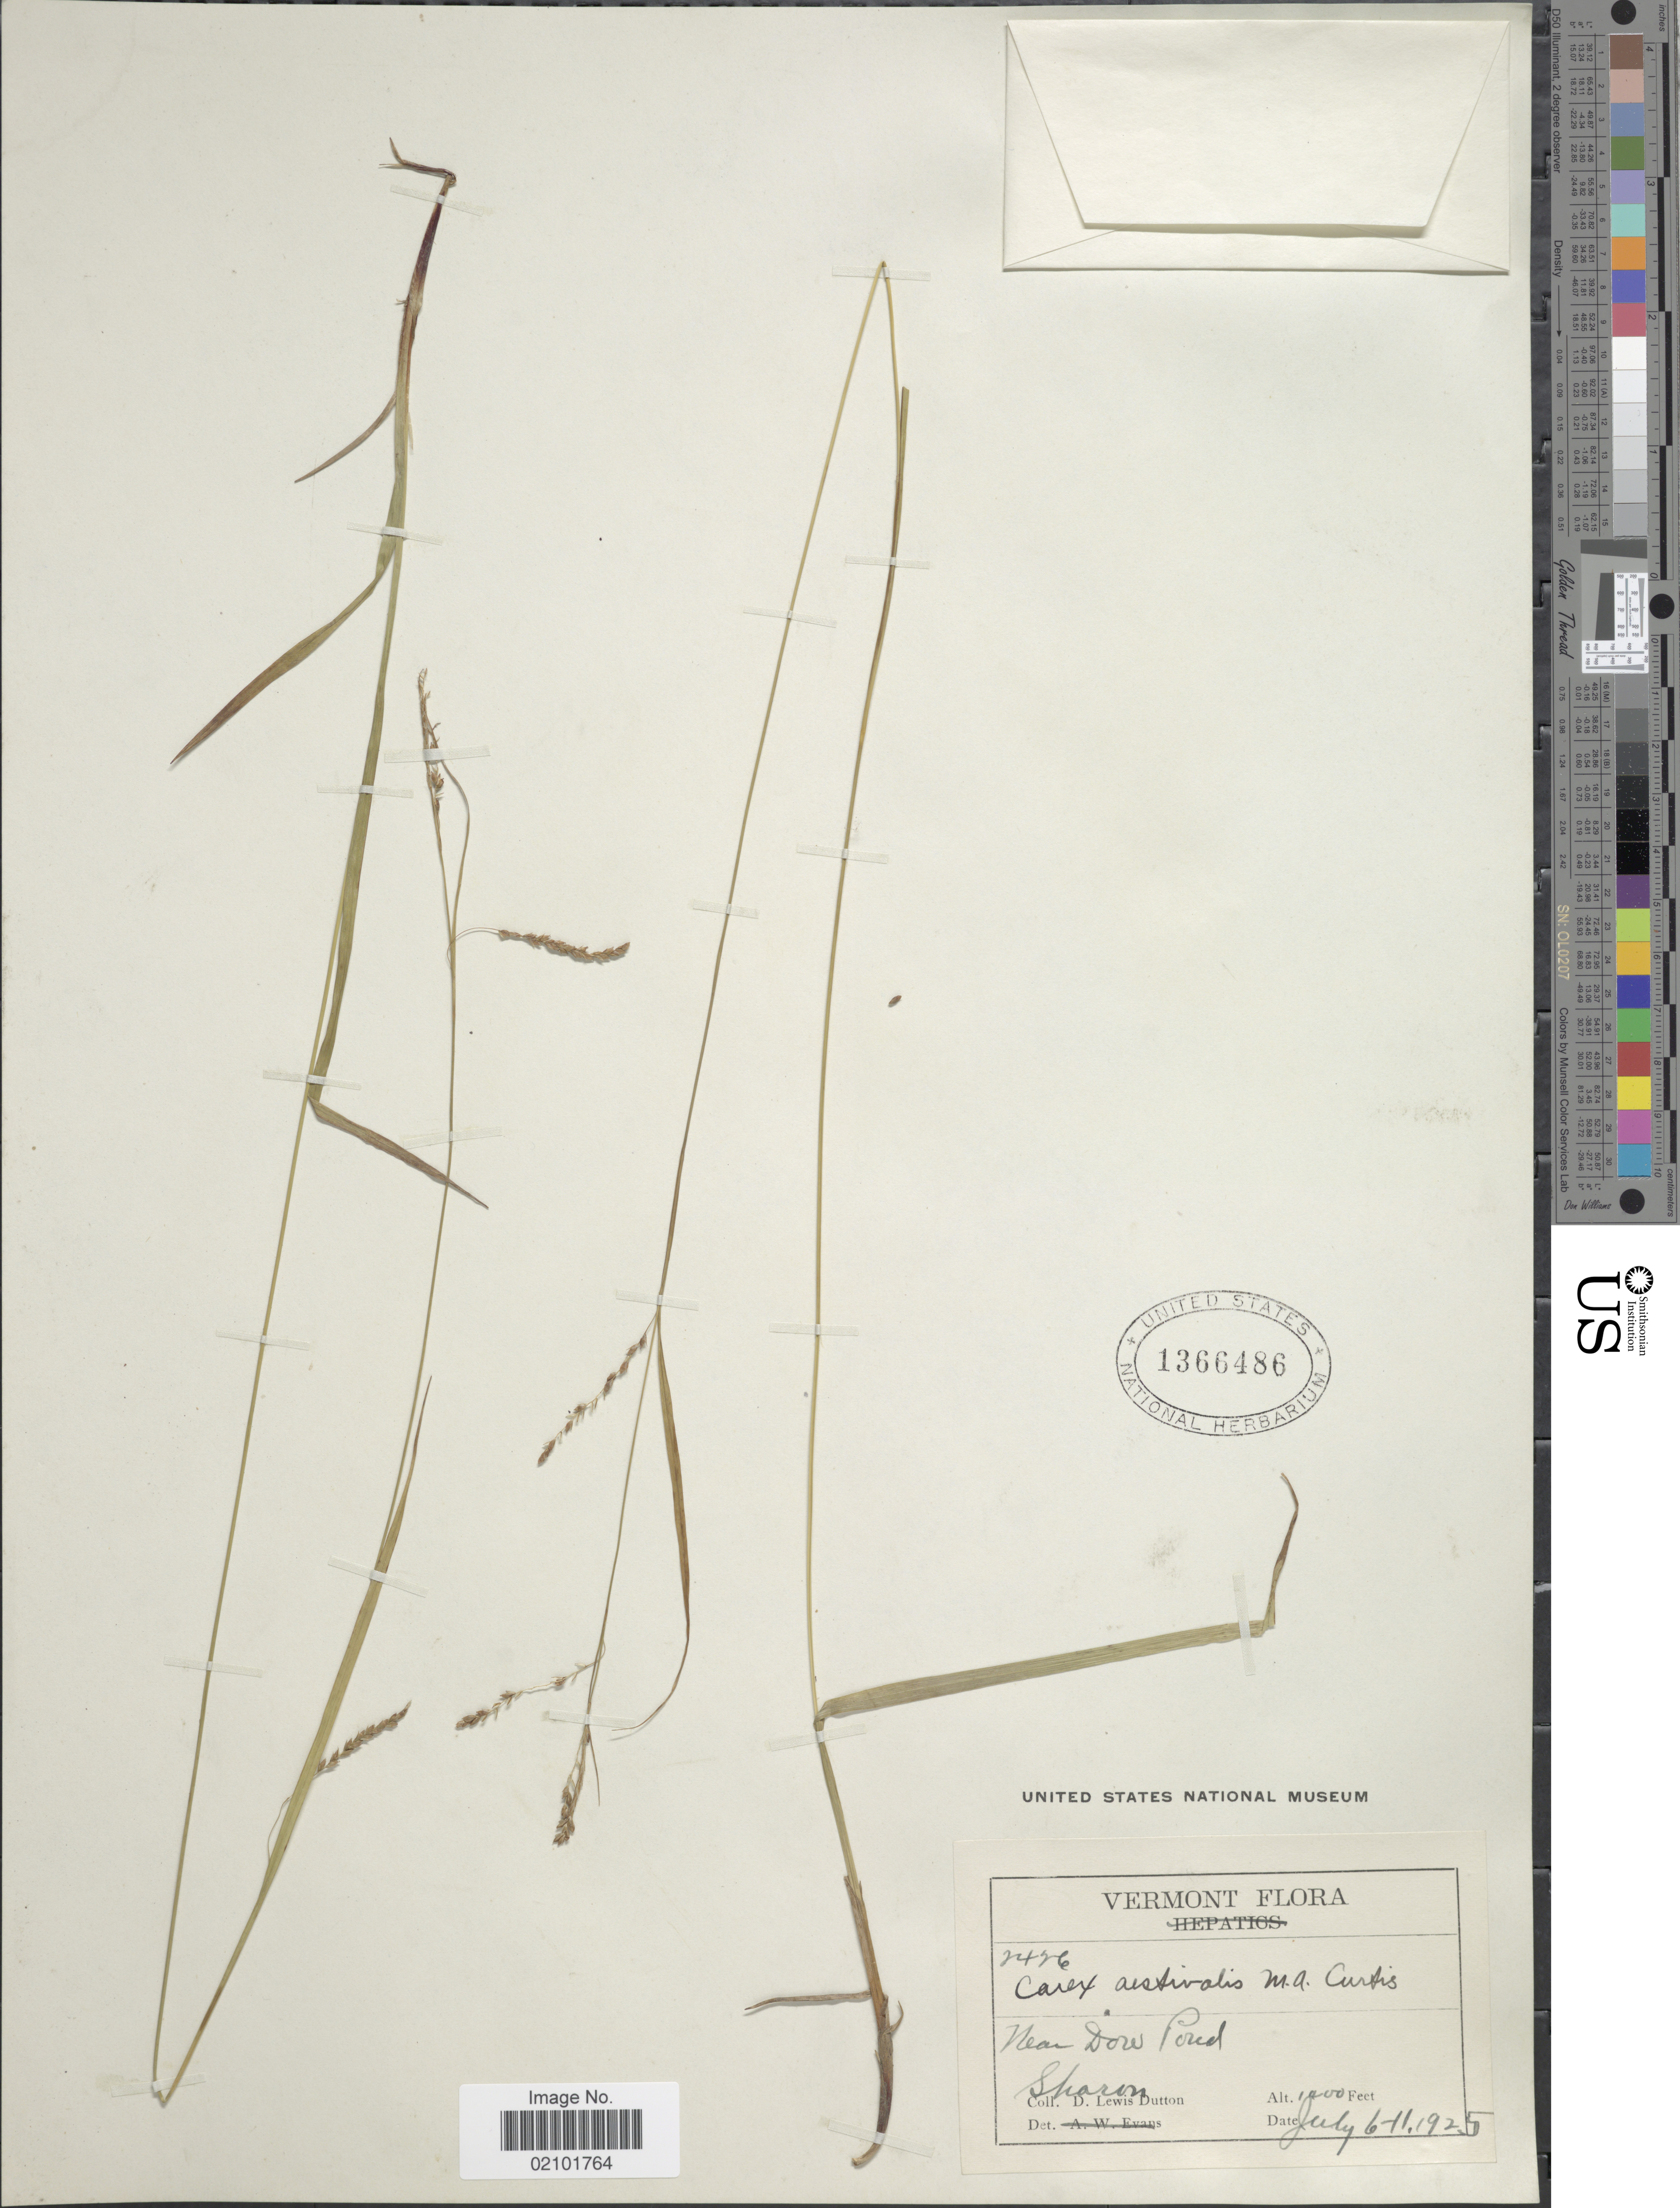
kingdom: Plantae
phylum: Tracheophyta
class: Liliopsida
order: Poales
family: Cyperaceae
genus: Carex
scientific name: Carex aestivalis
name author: M.A. Curtis ex A. Gray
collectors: D. Dutton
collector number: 2426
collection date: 1925-07-06/1925-07-11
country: United States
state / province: Vermont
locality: Near Dow Pond, Sharon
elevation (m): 427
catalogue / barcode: US 1366486